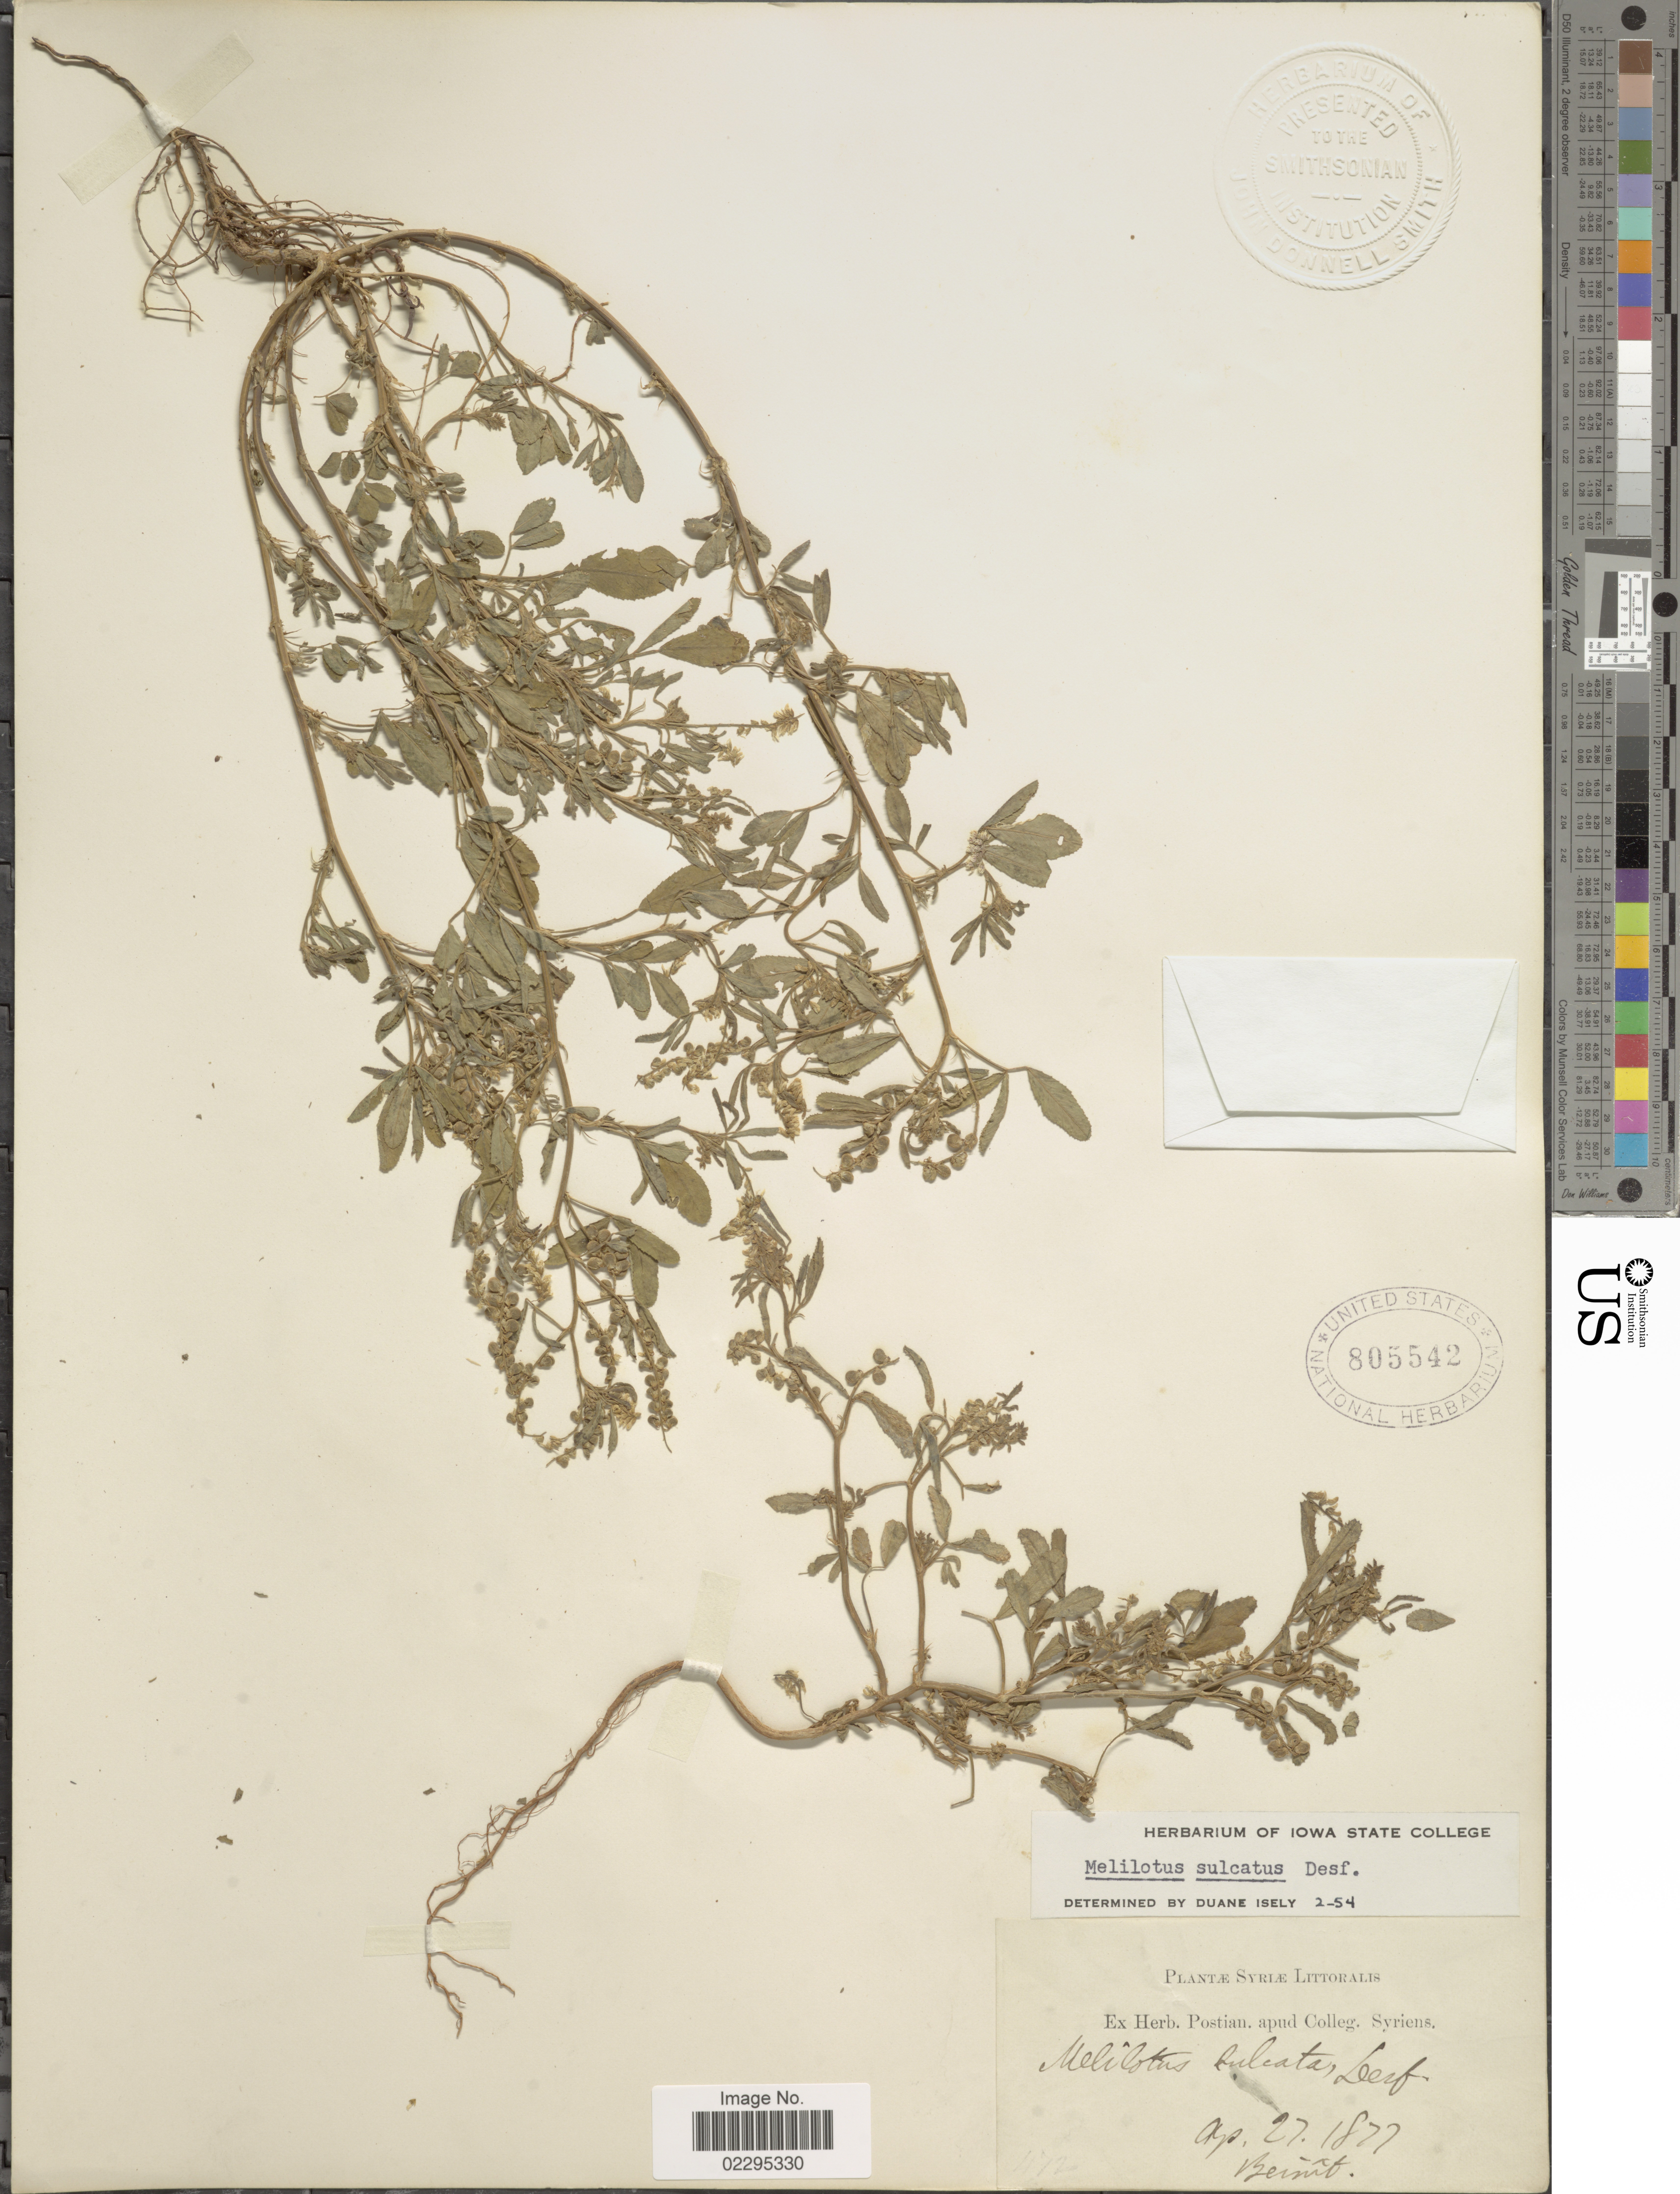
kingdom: Plantae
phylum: Tracheophyta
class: Magnoliopsida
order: Fabales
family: Fabaceae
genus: Melilotus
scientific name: Melilotus sulcatus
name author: Desf.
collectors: ex herb. Postian. apud Colleg. Syriens. Protest. USE "Fannie P. A. Shepard" (10308853) AS PRIMARY COLLECTOR INSTEAD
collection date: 1877-04-27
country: Syria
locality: Syriae Littoralis, Beint.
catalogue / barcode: US 805542